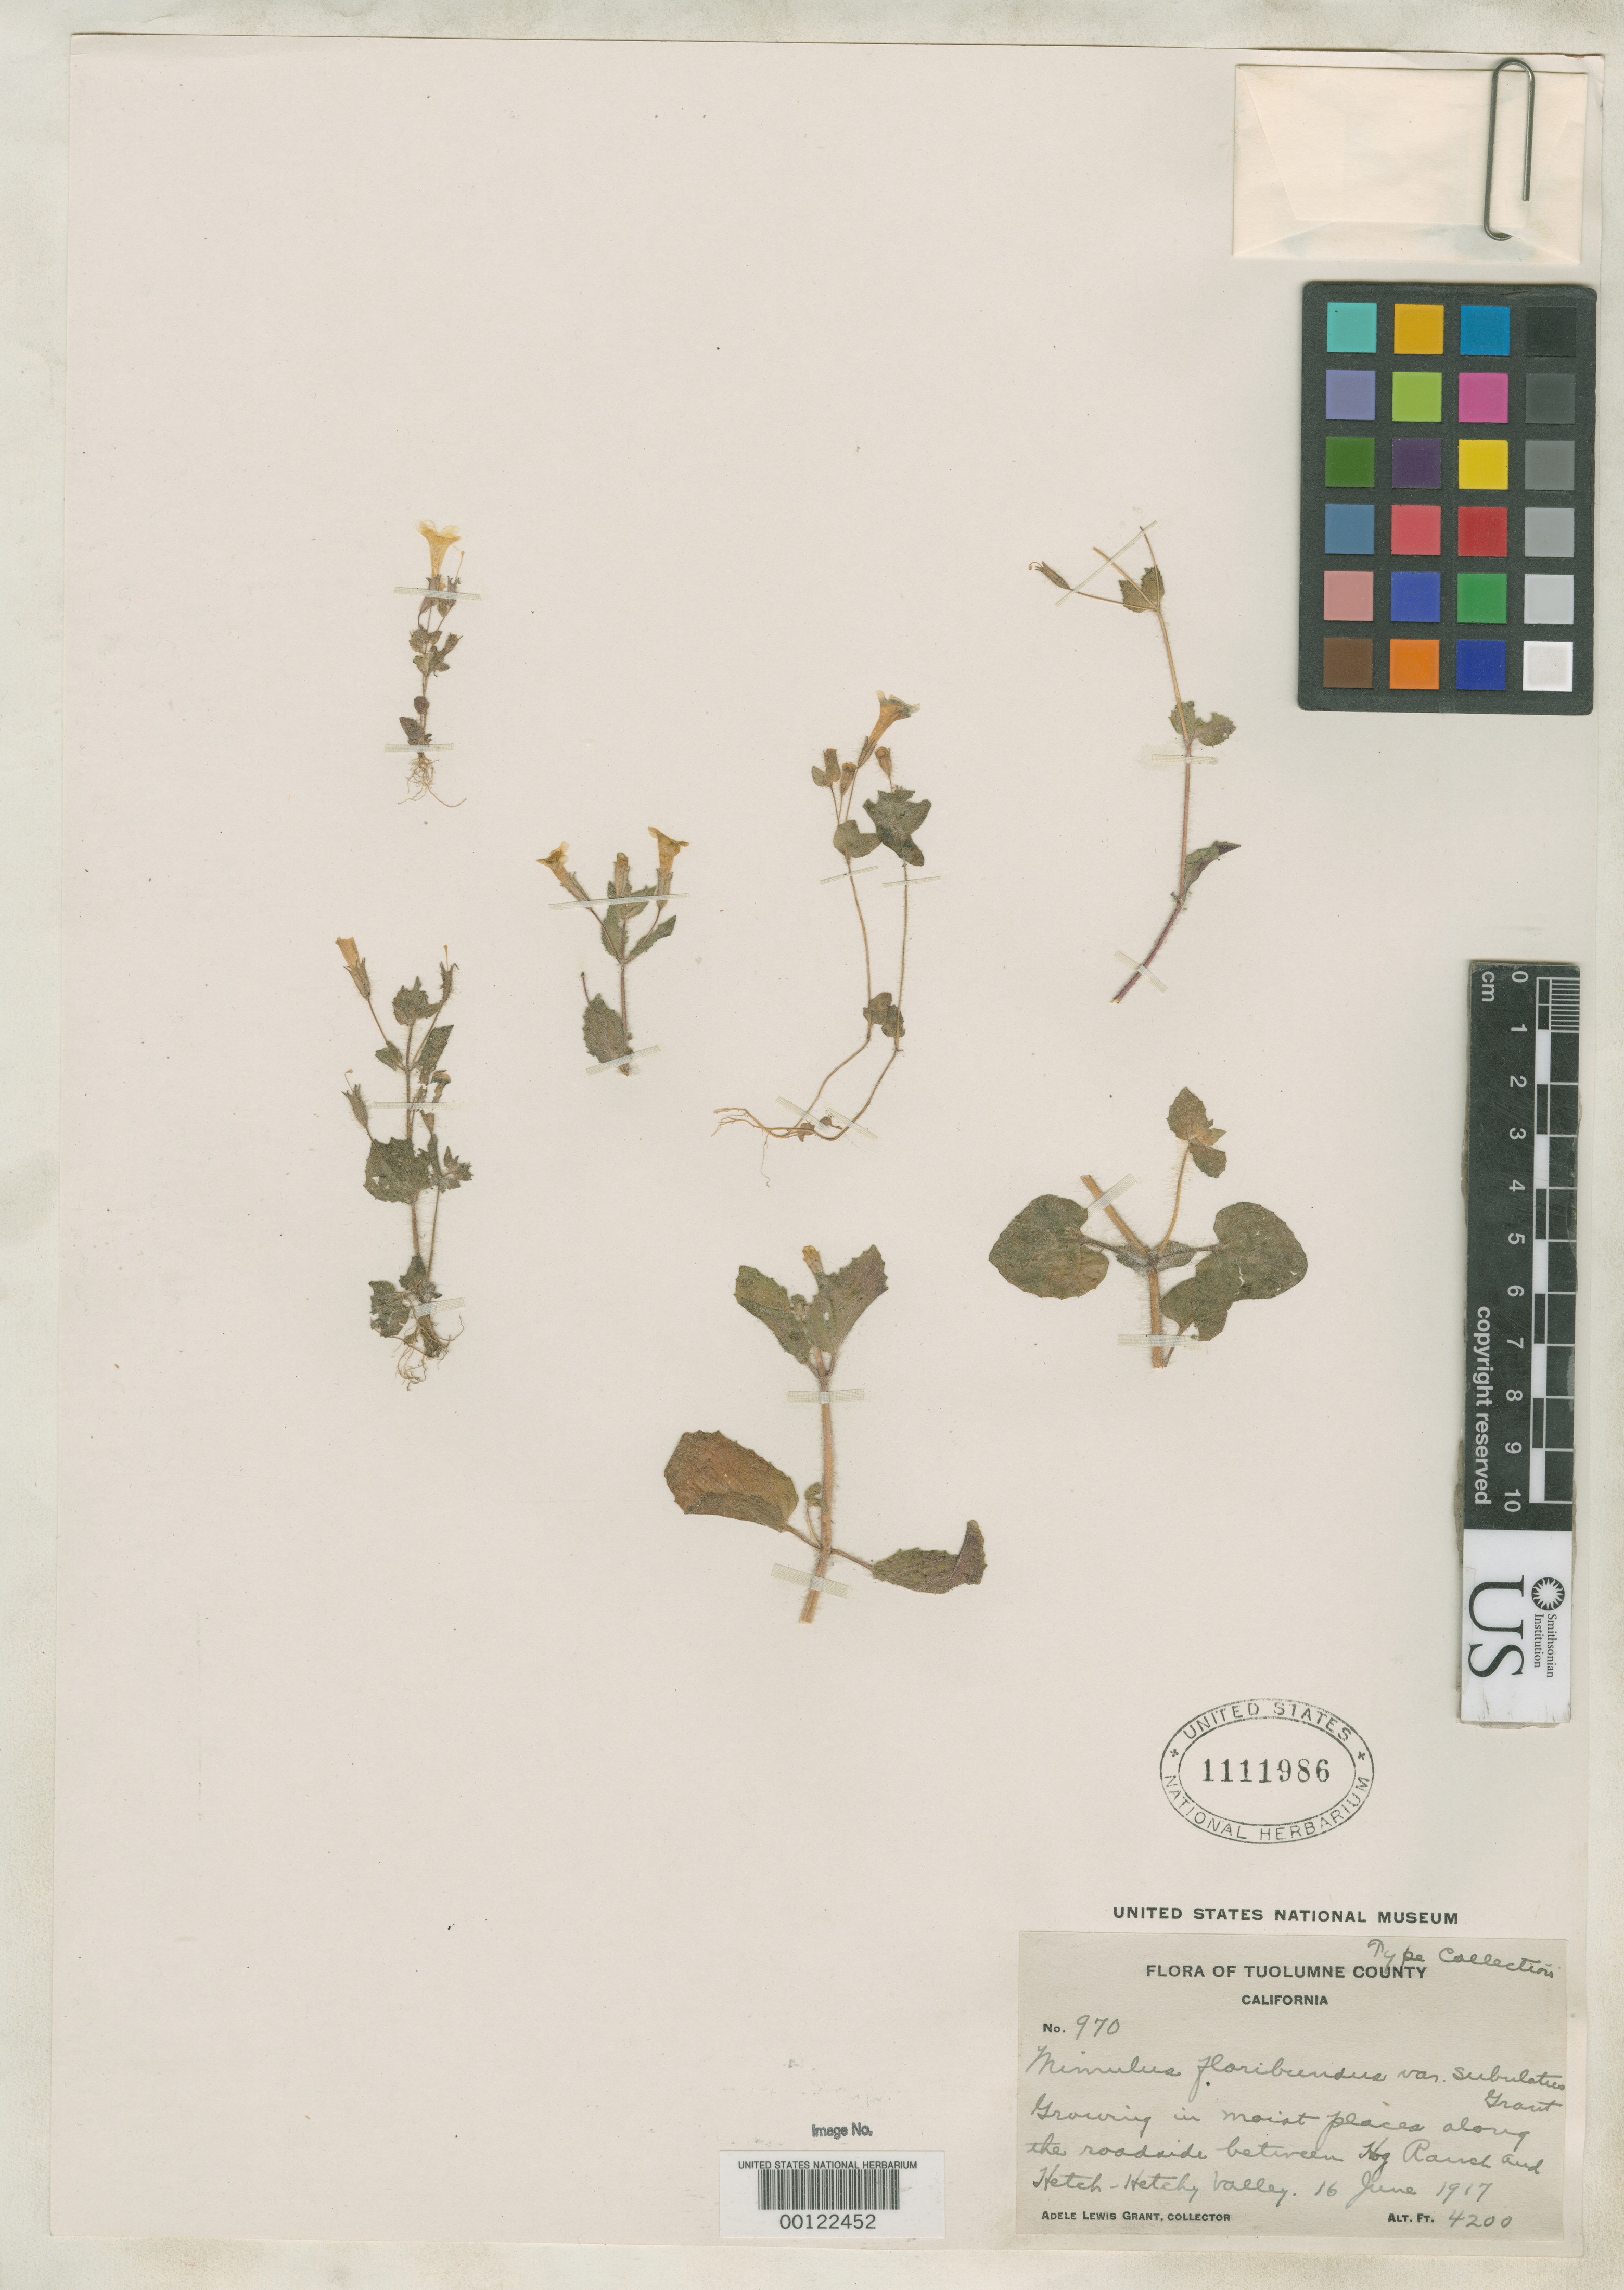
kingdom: Plantae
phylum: Tracheophyta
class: Magnoliopsida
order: Lamiales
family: Phrymaceae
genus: Mimulus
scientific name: Mimulus floribundus var. subulatus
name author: A.L. Grant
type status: Isotype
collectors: A. L. Grant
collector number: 970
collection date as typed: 16 Jun 1917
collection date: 1917-06-16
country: United States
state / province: California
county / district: Tuolumne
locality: Between Hog Ranch & Hetch-Hetchy Valley.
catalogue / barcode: US 1111986